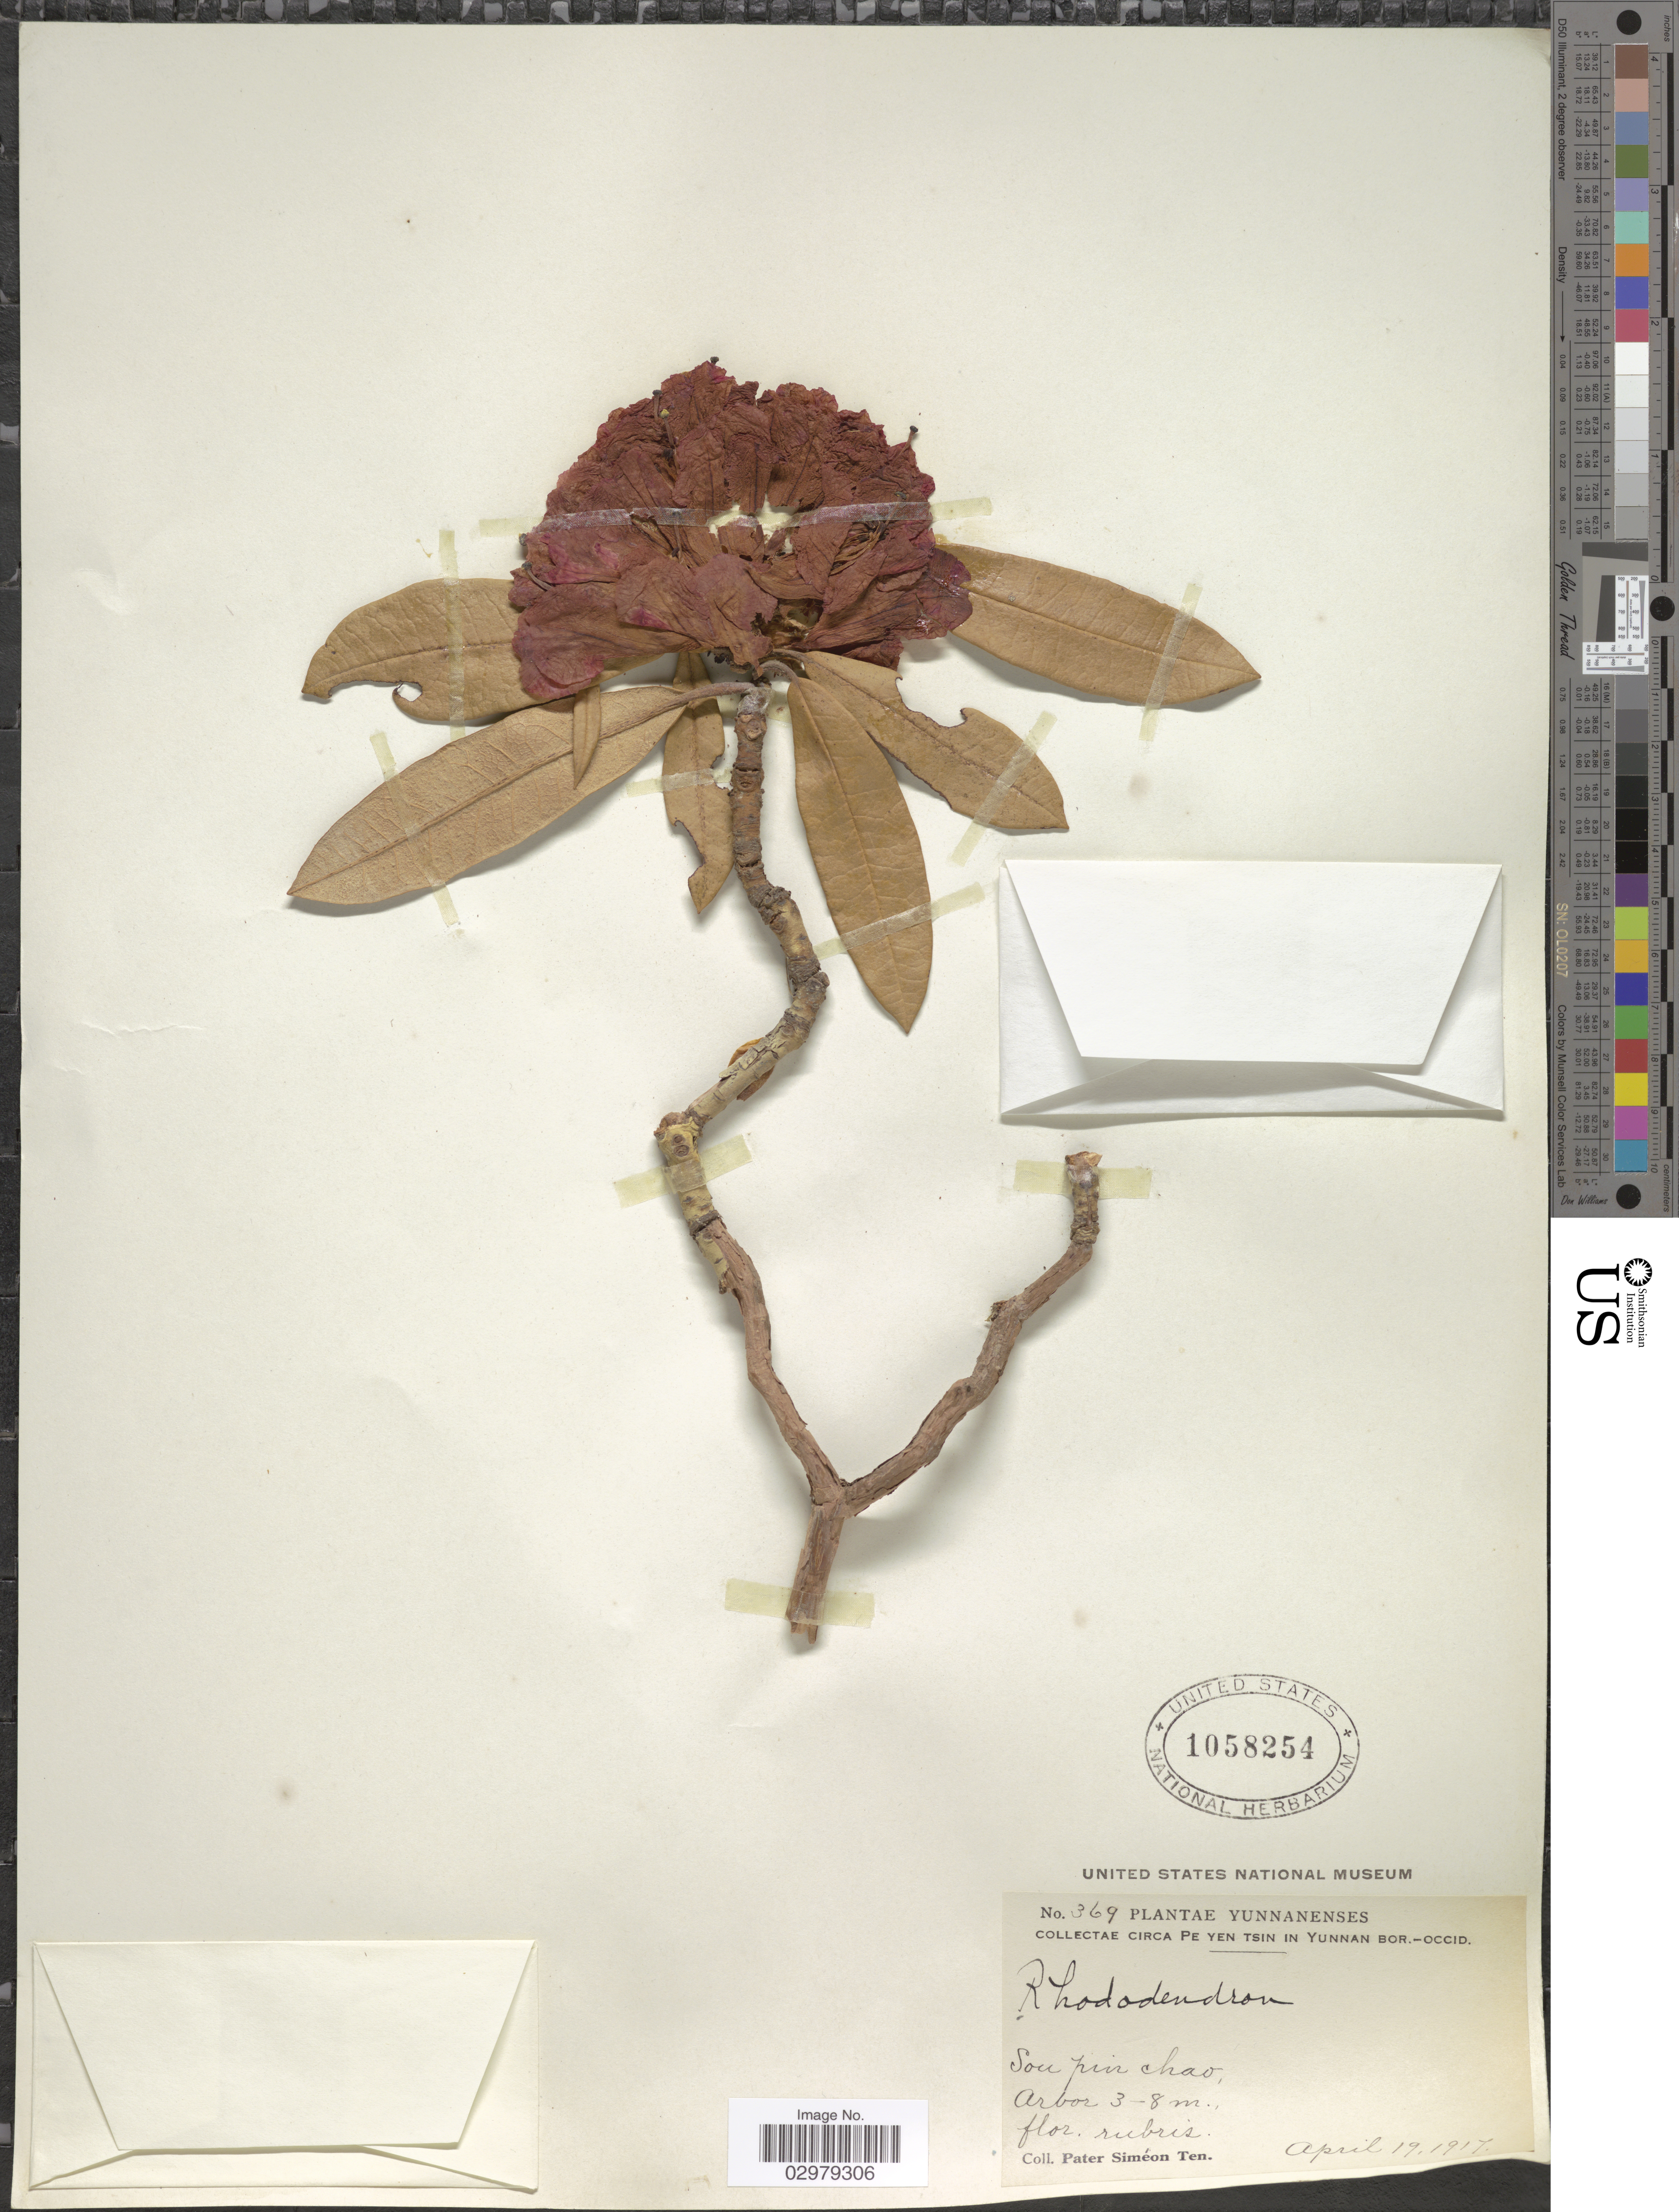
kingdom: Plantae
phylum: Tracheophyta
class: Magnoliopsida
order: Ericales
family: Ericaceae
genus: Rhododendron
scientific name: Rhododendron sp.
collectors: P. S. Ten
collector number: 369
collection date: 1917-04-19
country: China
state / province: Yunnan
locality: Circa Pe Yen Tsin in Yunnan Bor.-occid. Sou pin chao.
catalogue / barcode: US 1058254